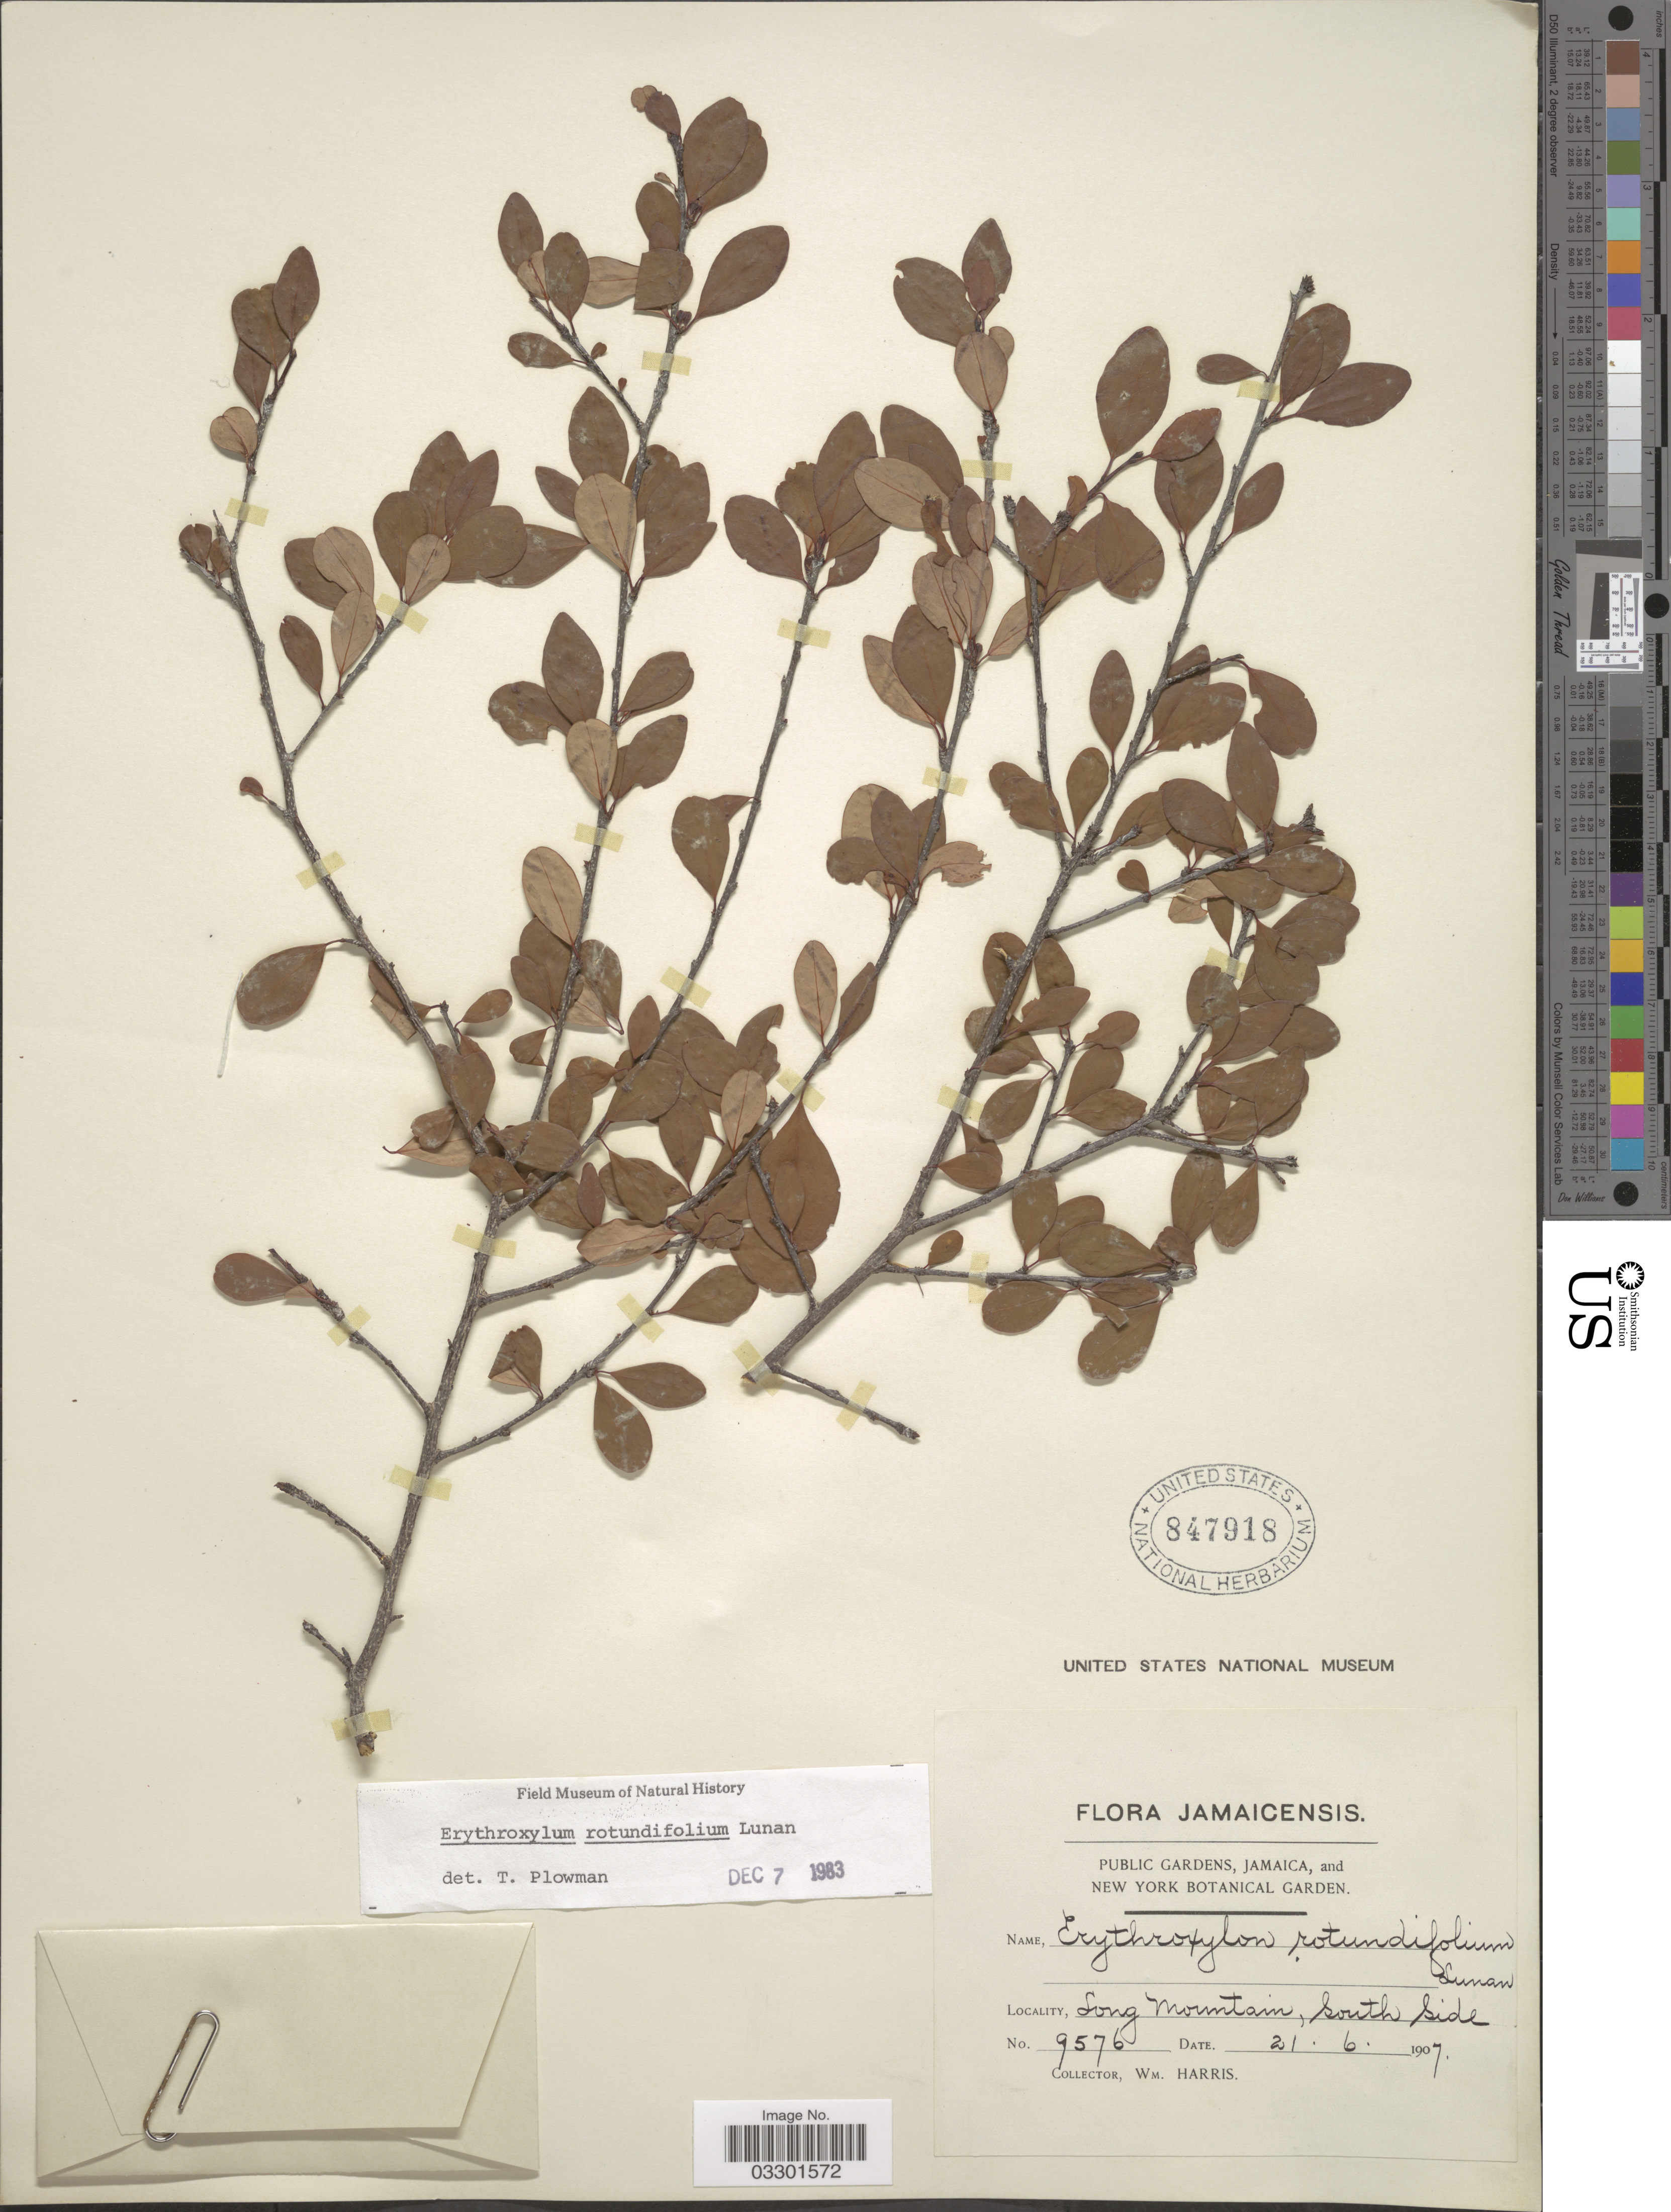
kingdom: Plantae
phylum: Tracheophyta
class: Magnoliopsida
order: Malpighiales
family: Erythroxylaceae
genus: Erythroxylum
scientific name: Erythroxylum rotundifolium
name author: Lunan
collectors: W. H. Harris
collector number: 9576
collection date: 1907-06-21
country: Jamaica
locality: Long Mountain, South Side.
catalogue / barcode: US 847918